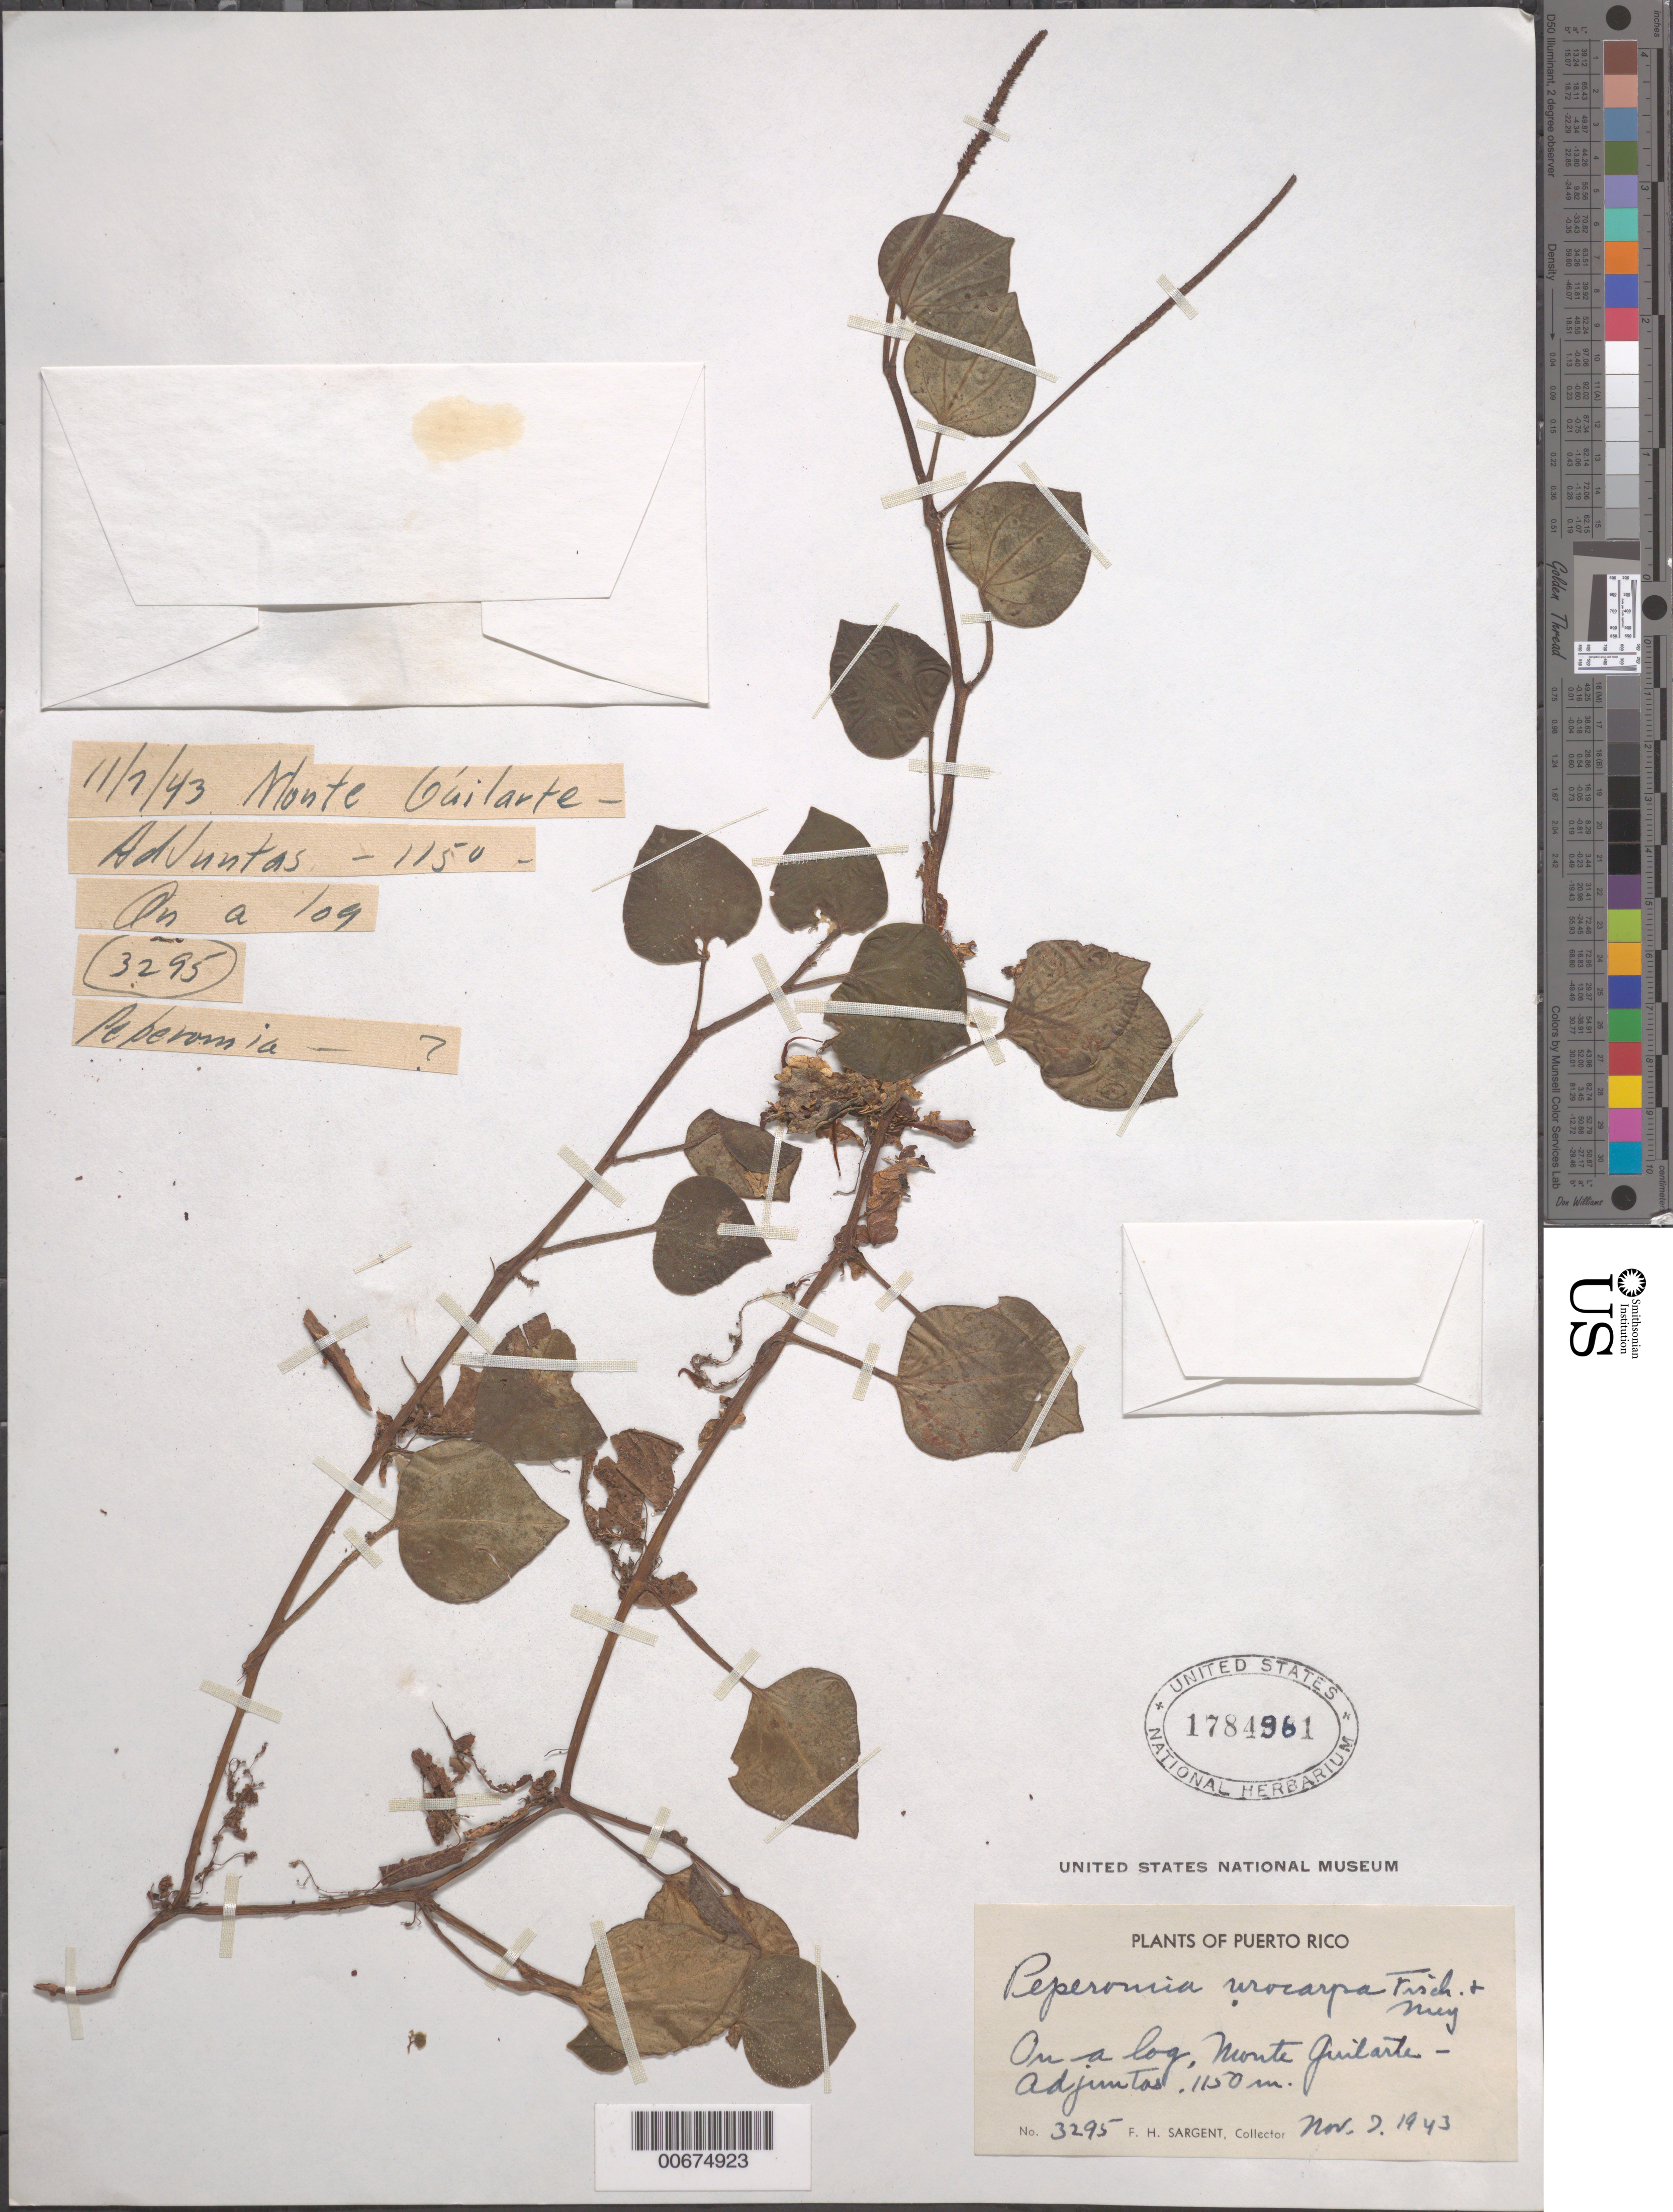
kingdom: Plantae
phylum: Tracheophyta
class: Magnoliopsida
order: Piperales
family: Piperaceae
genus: Peperomia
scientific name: Peperomia urocarpa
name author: Fisch. & C.A. Mey.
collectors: F. H. Sargent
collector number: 3295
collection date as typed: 07 Nov 1943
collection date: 1943-11-07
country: Puerto Rico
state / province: Adjuntas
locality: Adjuntas, Monte Guilarte. On a log.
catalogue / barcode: US 1784961